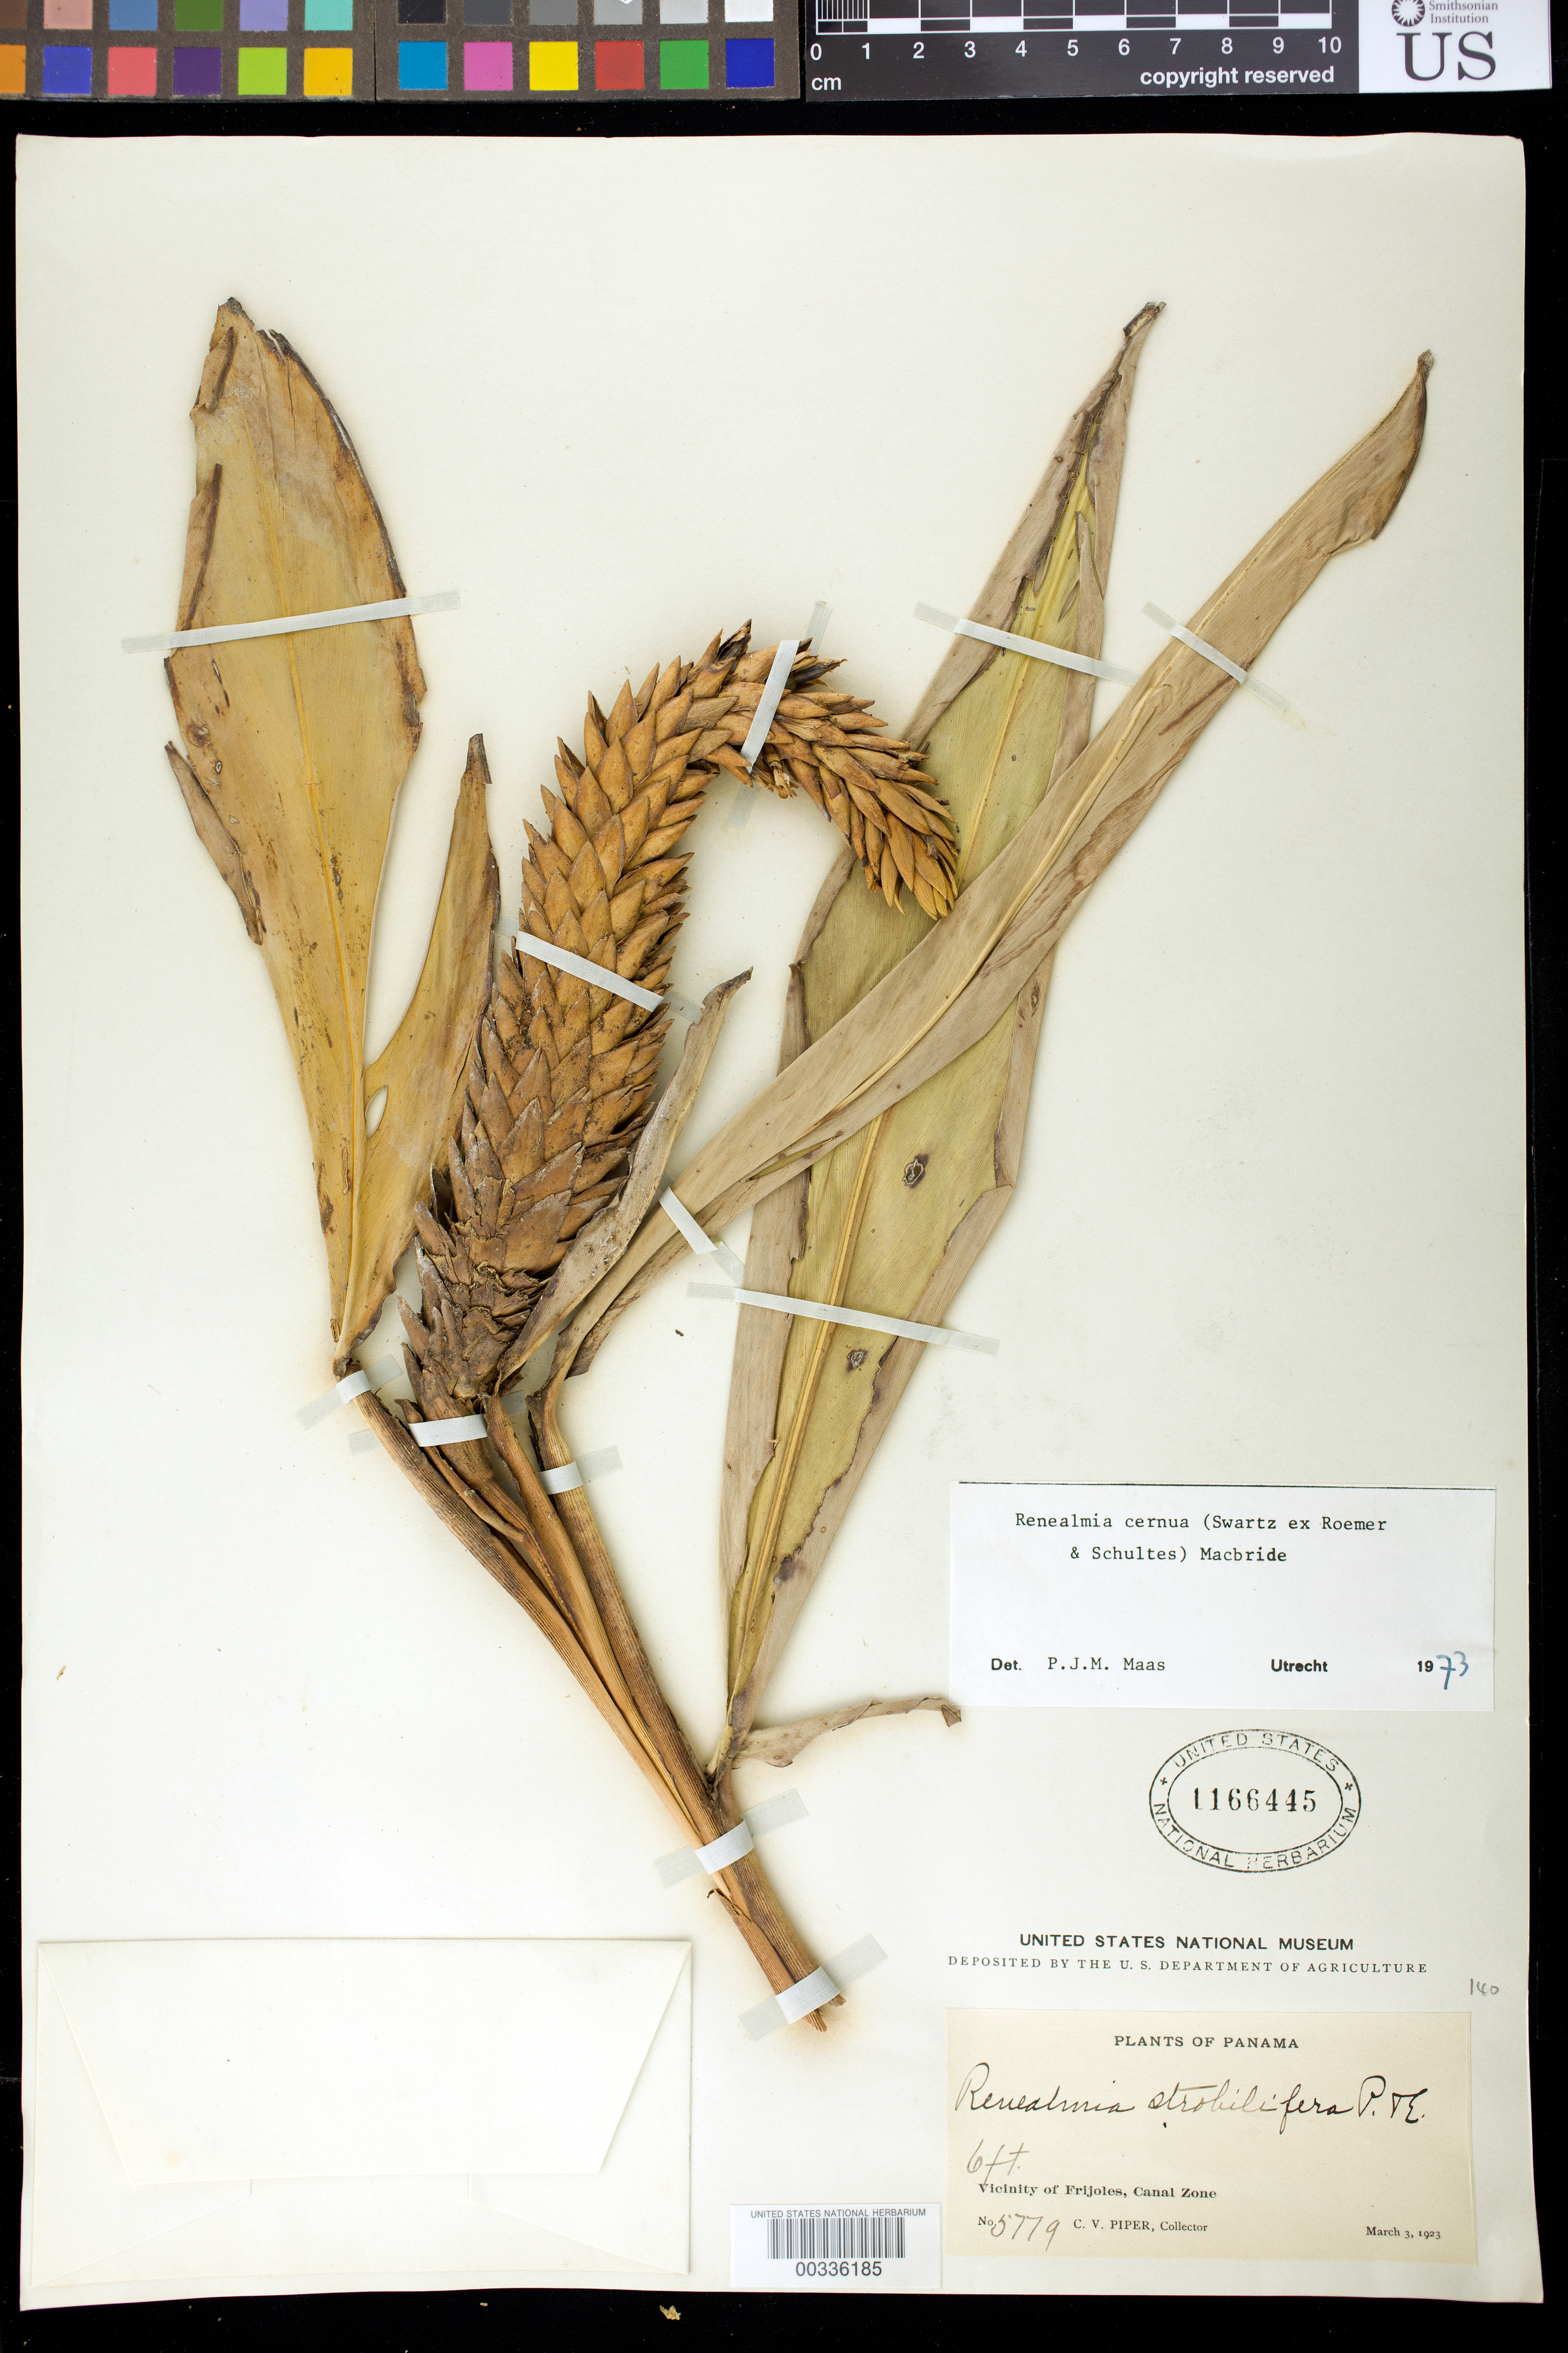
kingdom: Plantae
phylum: Tracheophyta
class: Liliopsida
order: Zingiberales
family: Zingiberaceae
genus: Renealmia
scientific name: Renealmia cernua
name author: (Sw. ex Roem. & Schult.) J.F. Macbr.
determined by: Maas, Paul J. M.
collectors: C. V. Piper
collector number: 5779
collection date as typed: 03 Mar 1923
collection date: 1923-03-03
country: Panama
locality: Vicinity of Frijoles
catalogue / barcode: US 1166445